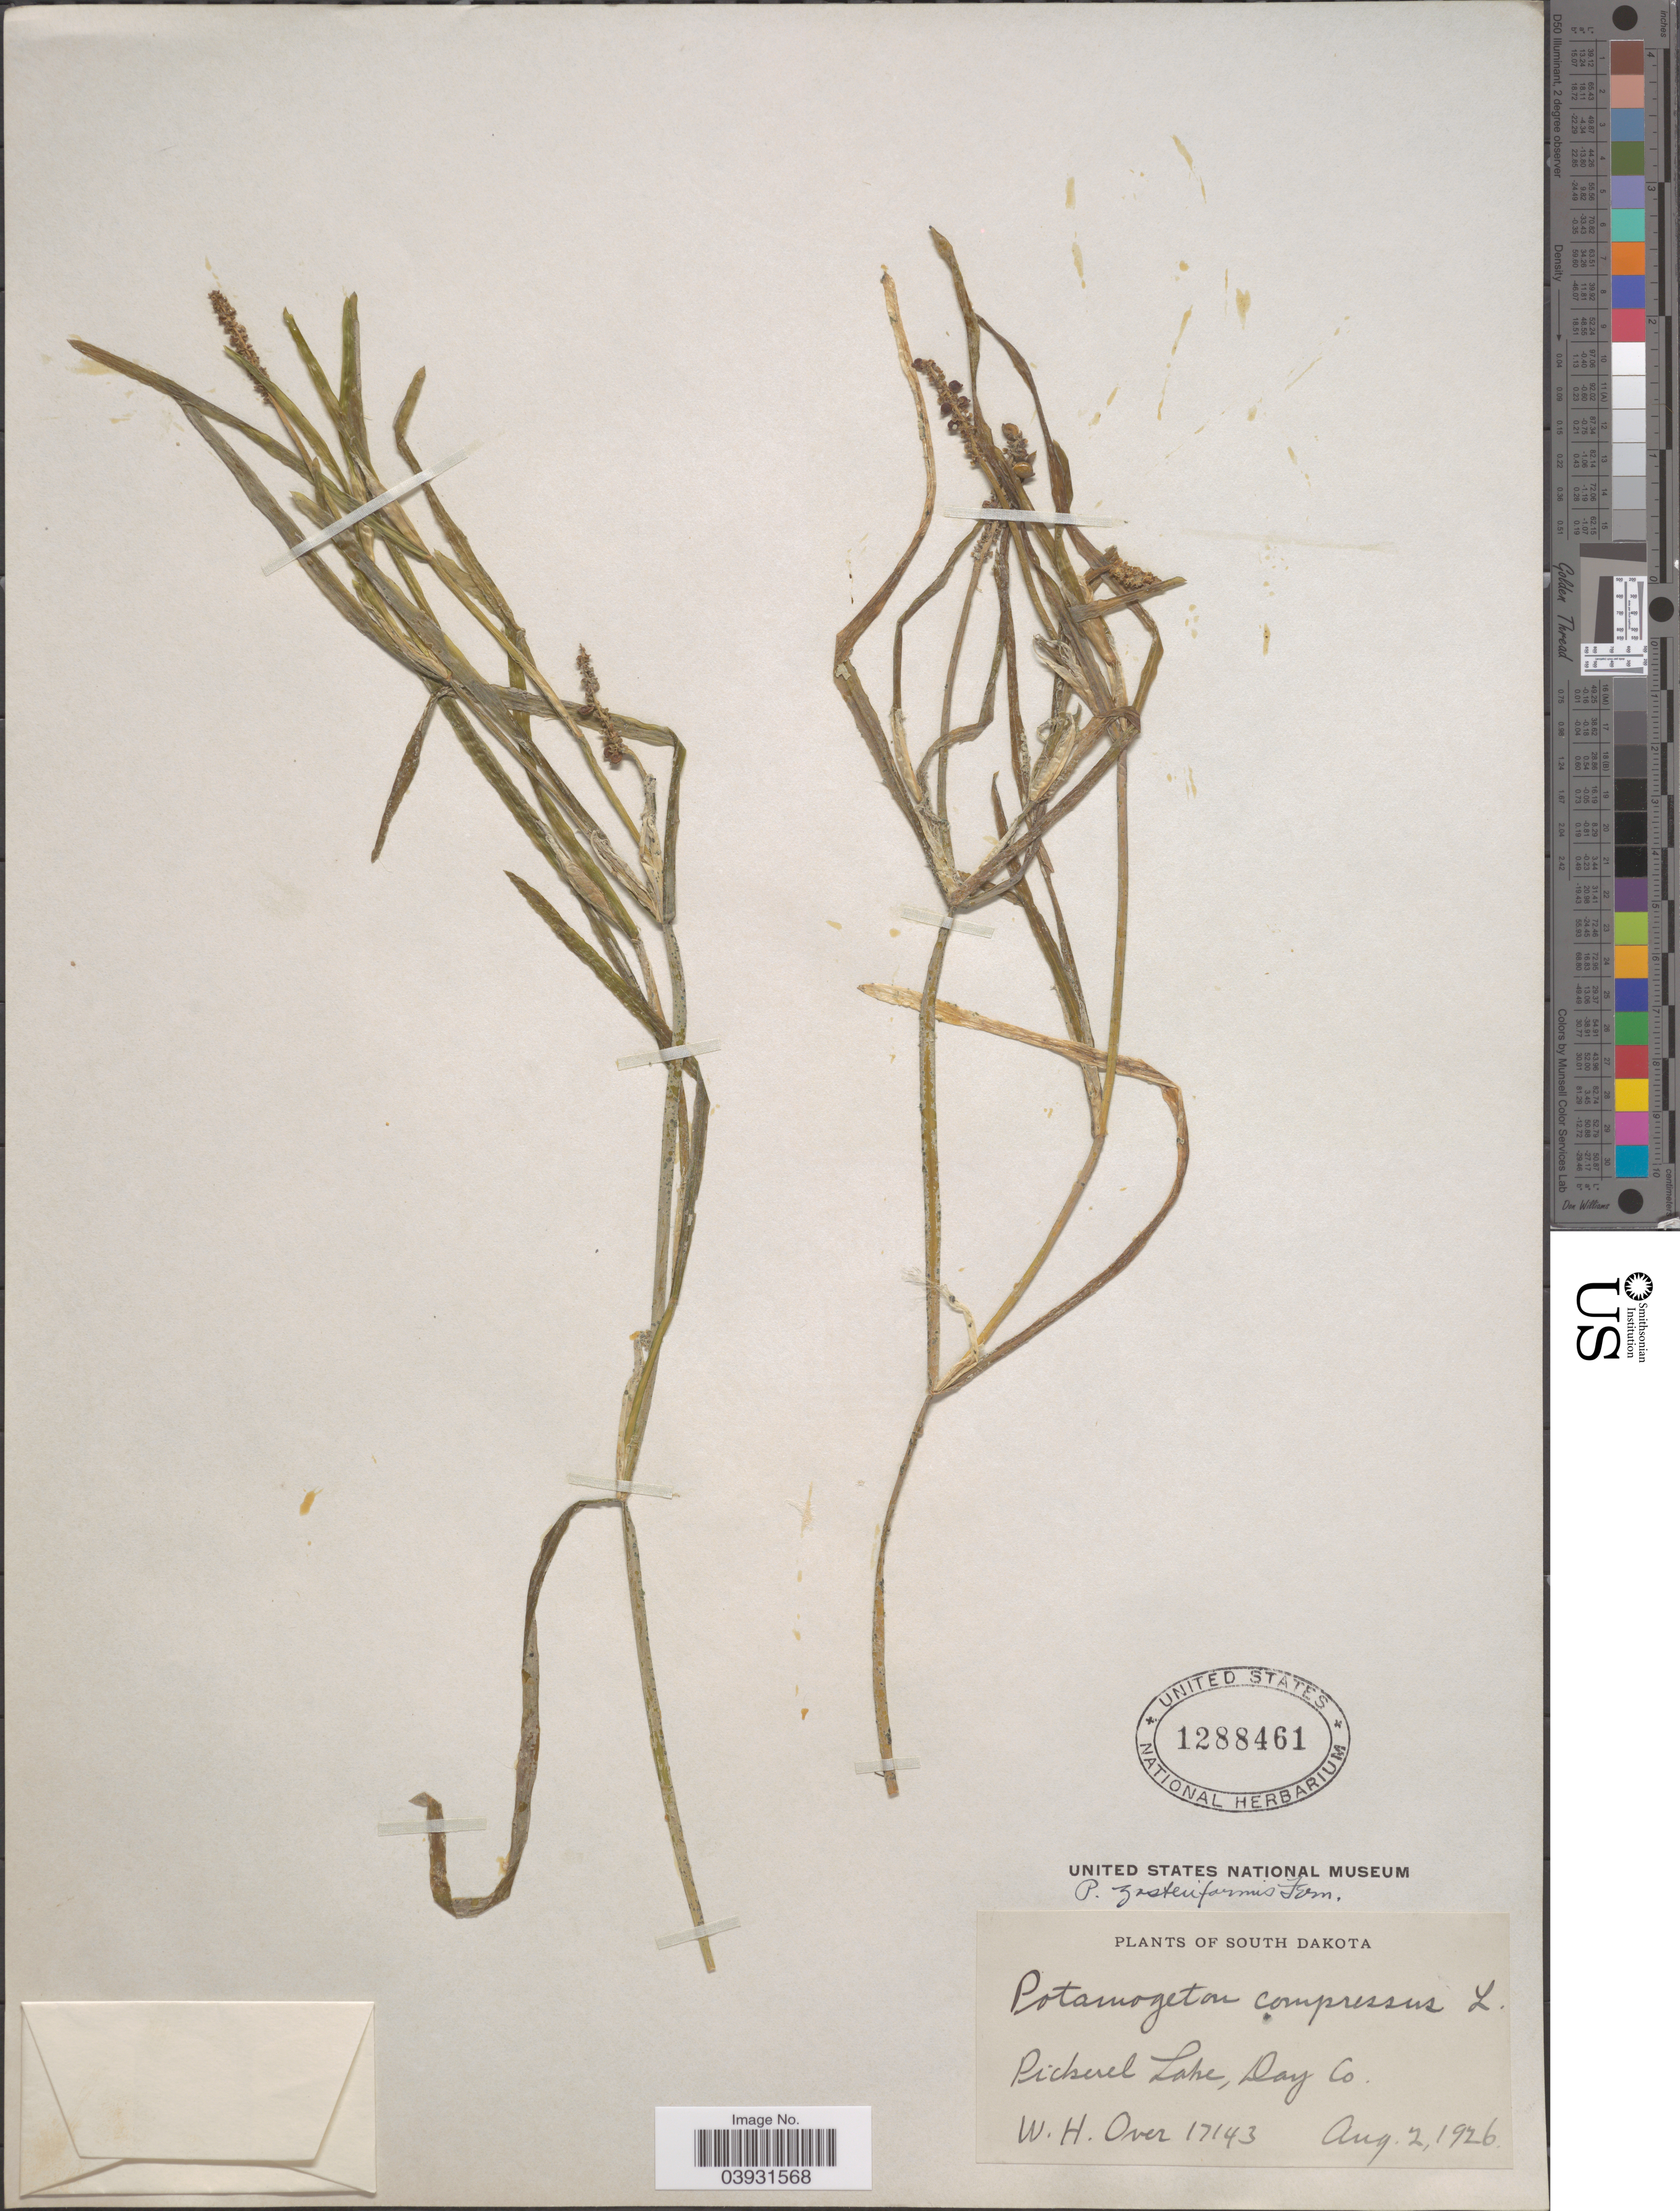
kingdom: Plantae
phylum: Tracheophyta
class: Liliopsida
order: Alismatales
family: Potamogetonaceae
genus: Potamogeton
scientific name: Potamogeton zosterifolius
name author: Schumach.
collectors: W. Over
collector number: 17143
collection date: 1926-08-02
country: United States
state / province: South Dakota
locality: Picherel Lake, Day Co.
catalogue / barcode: US 1288461